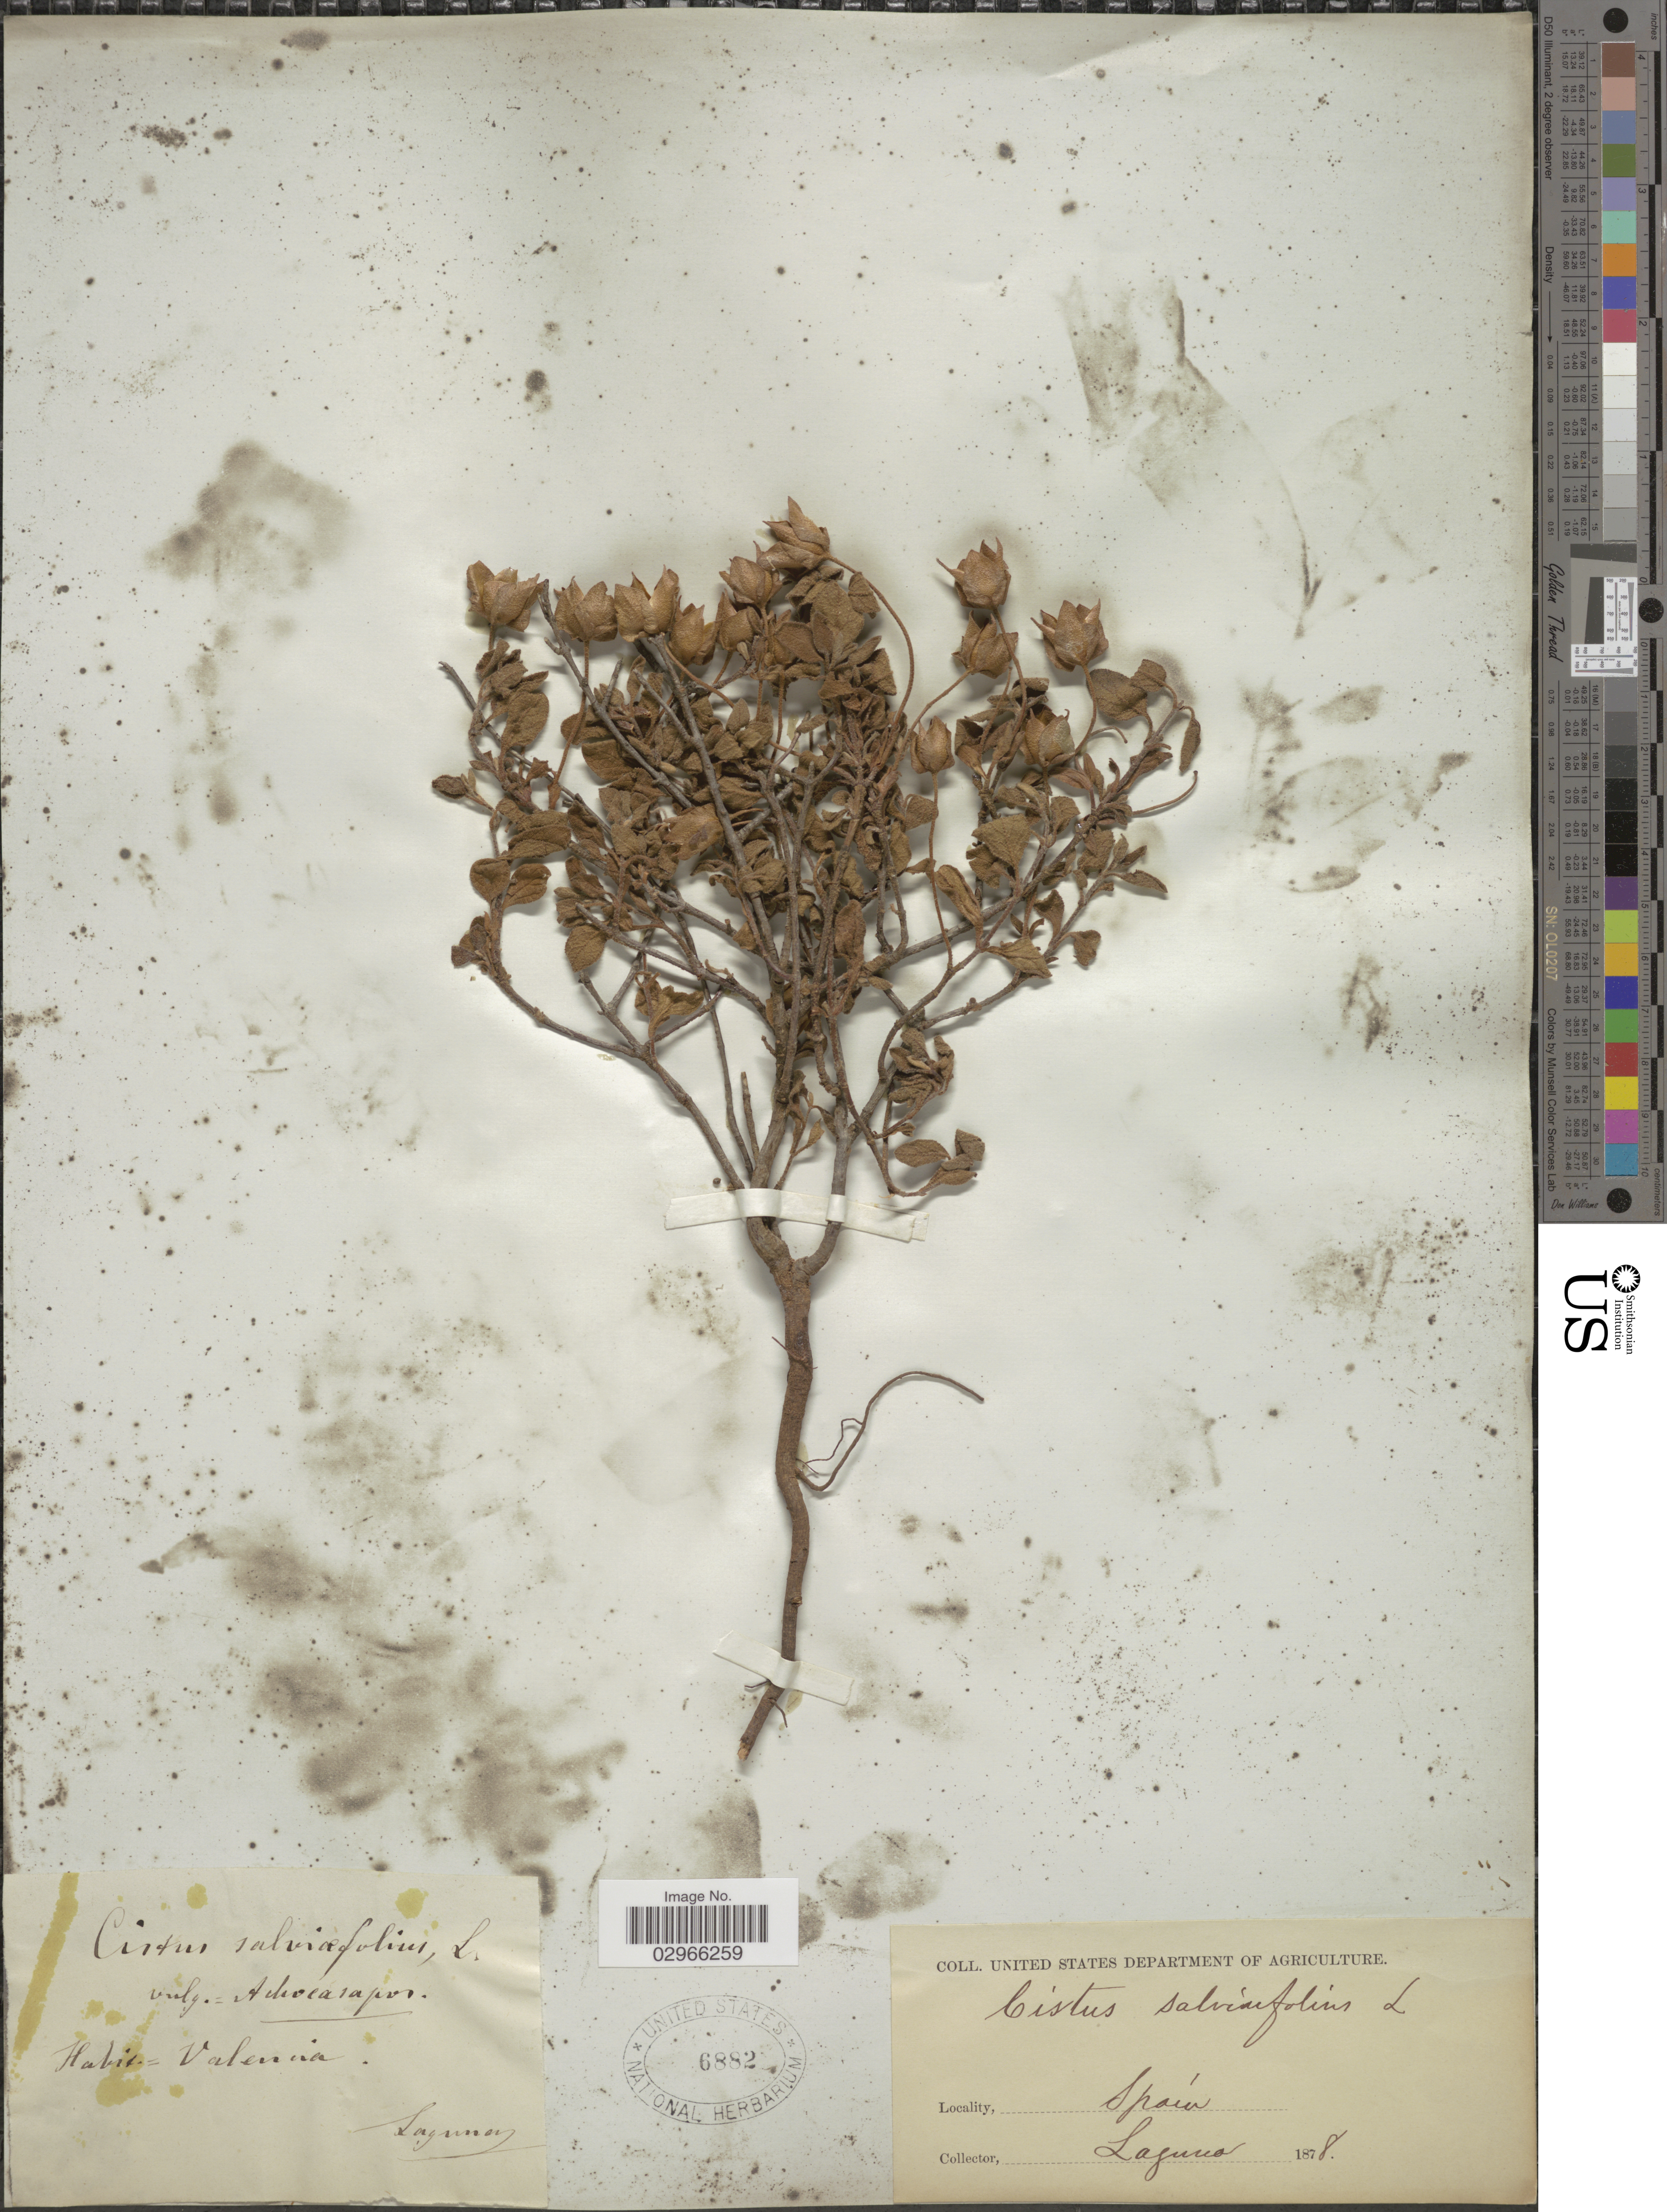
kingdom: Plantae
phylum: Tracheophyta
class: Magnoliopsida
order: Malvales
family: Cistaceae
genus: Cistus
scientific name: Cistus salviifolius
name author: L.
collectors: -. Laguna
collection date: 1878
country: Spain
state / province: Valenciana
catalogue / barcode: US 6882